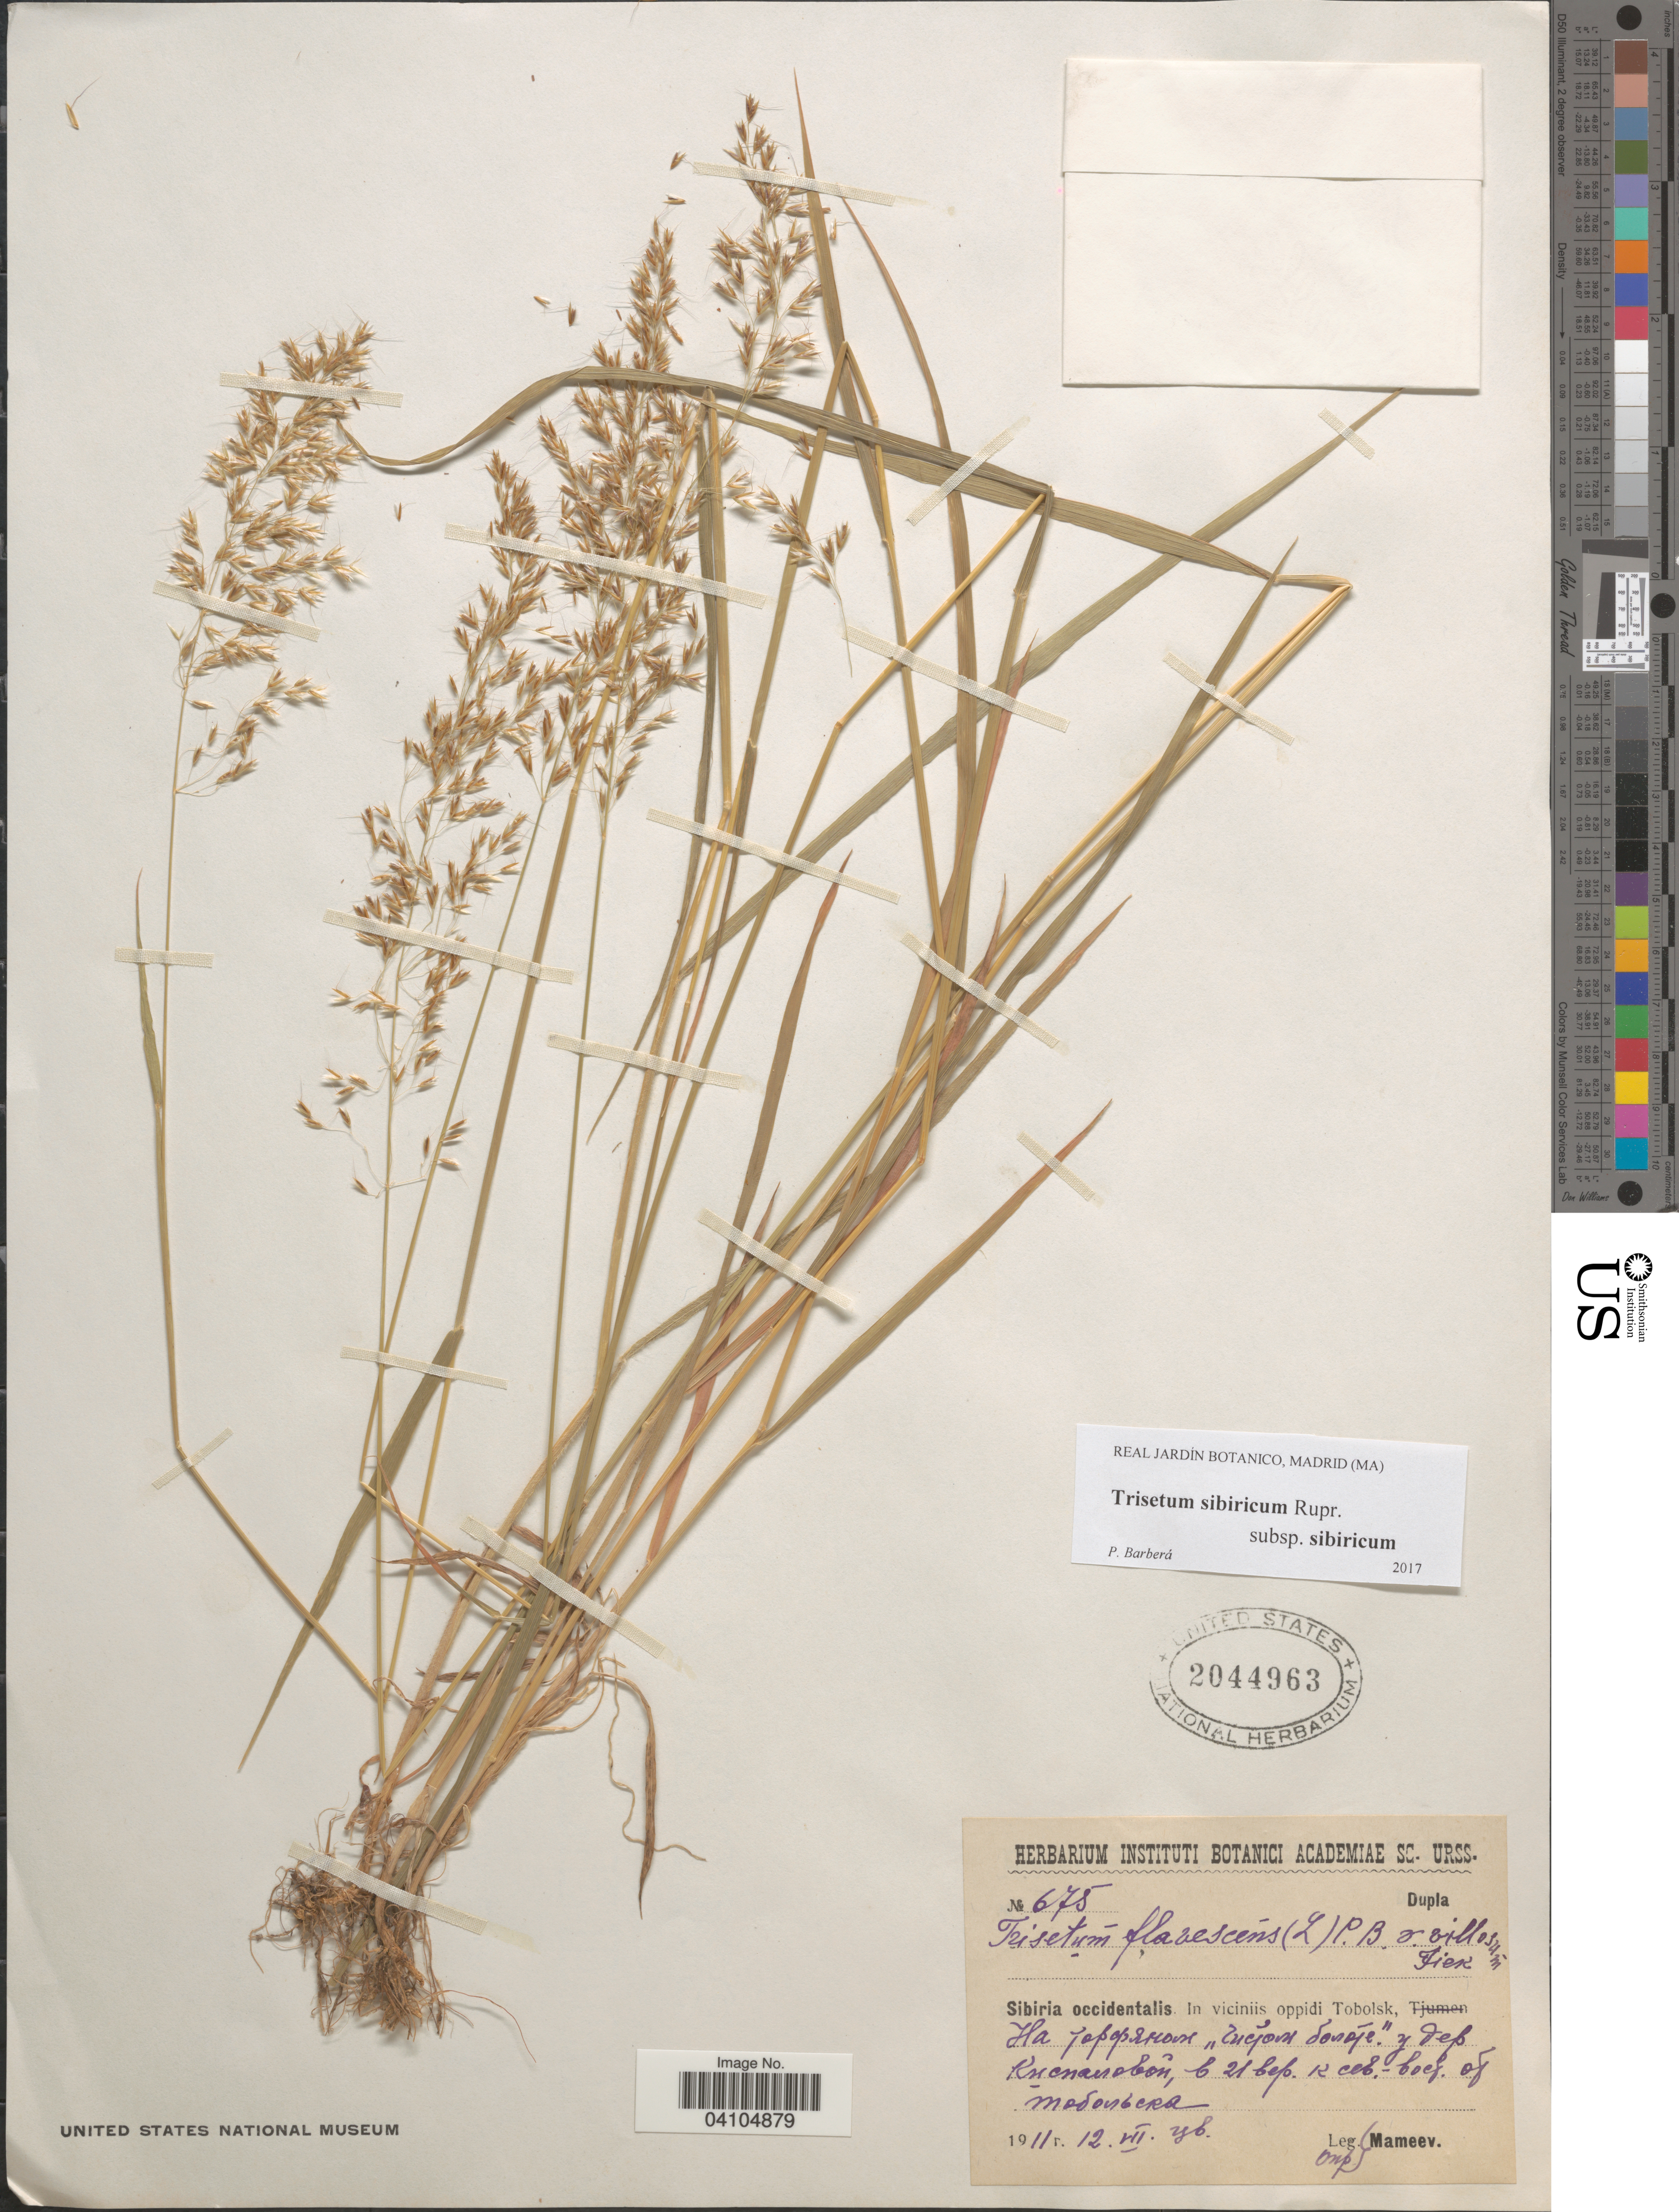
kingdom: Plantae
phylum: Tracheophyta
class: Liliopsida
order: Poales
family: Poaceae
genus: Trisetum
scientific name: Trisetum flavescens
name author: (L.) P. Beauv.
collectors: Mameev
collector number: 675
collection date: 1911-07-12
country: Russian Federation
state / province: Tyumen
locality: Sibiria occidentalis. In viciniis oppidi Tobolsk, Chistoe Boloto 13 mi. NE of Tobolsk.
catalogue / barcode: US 2044963